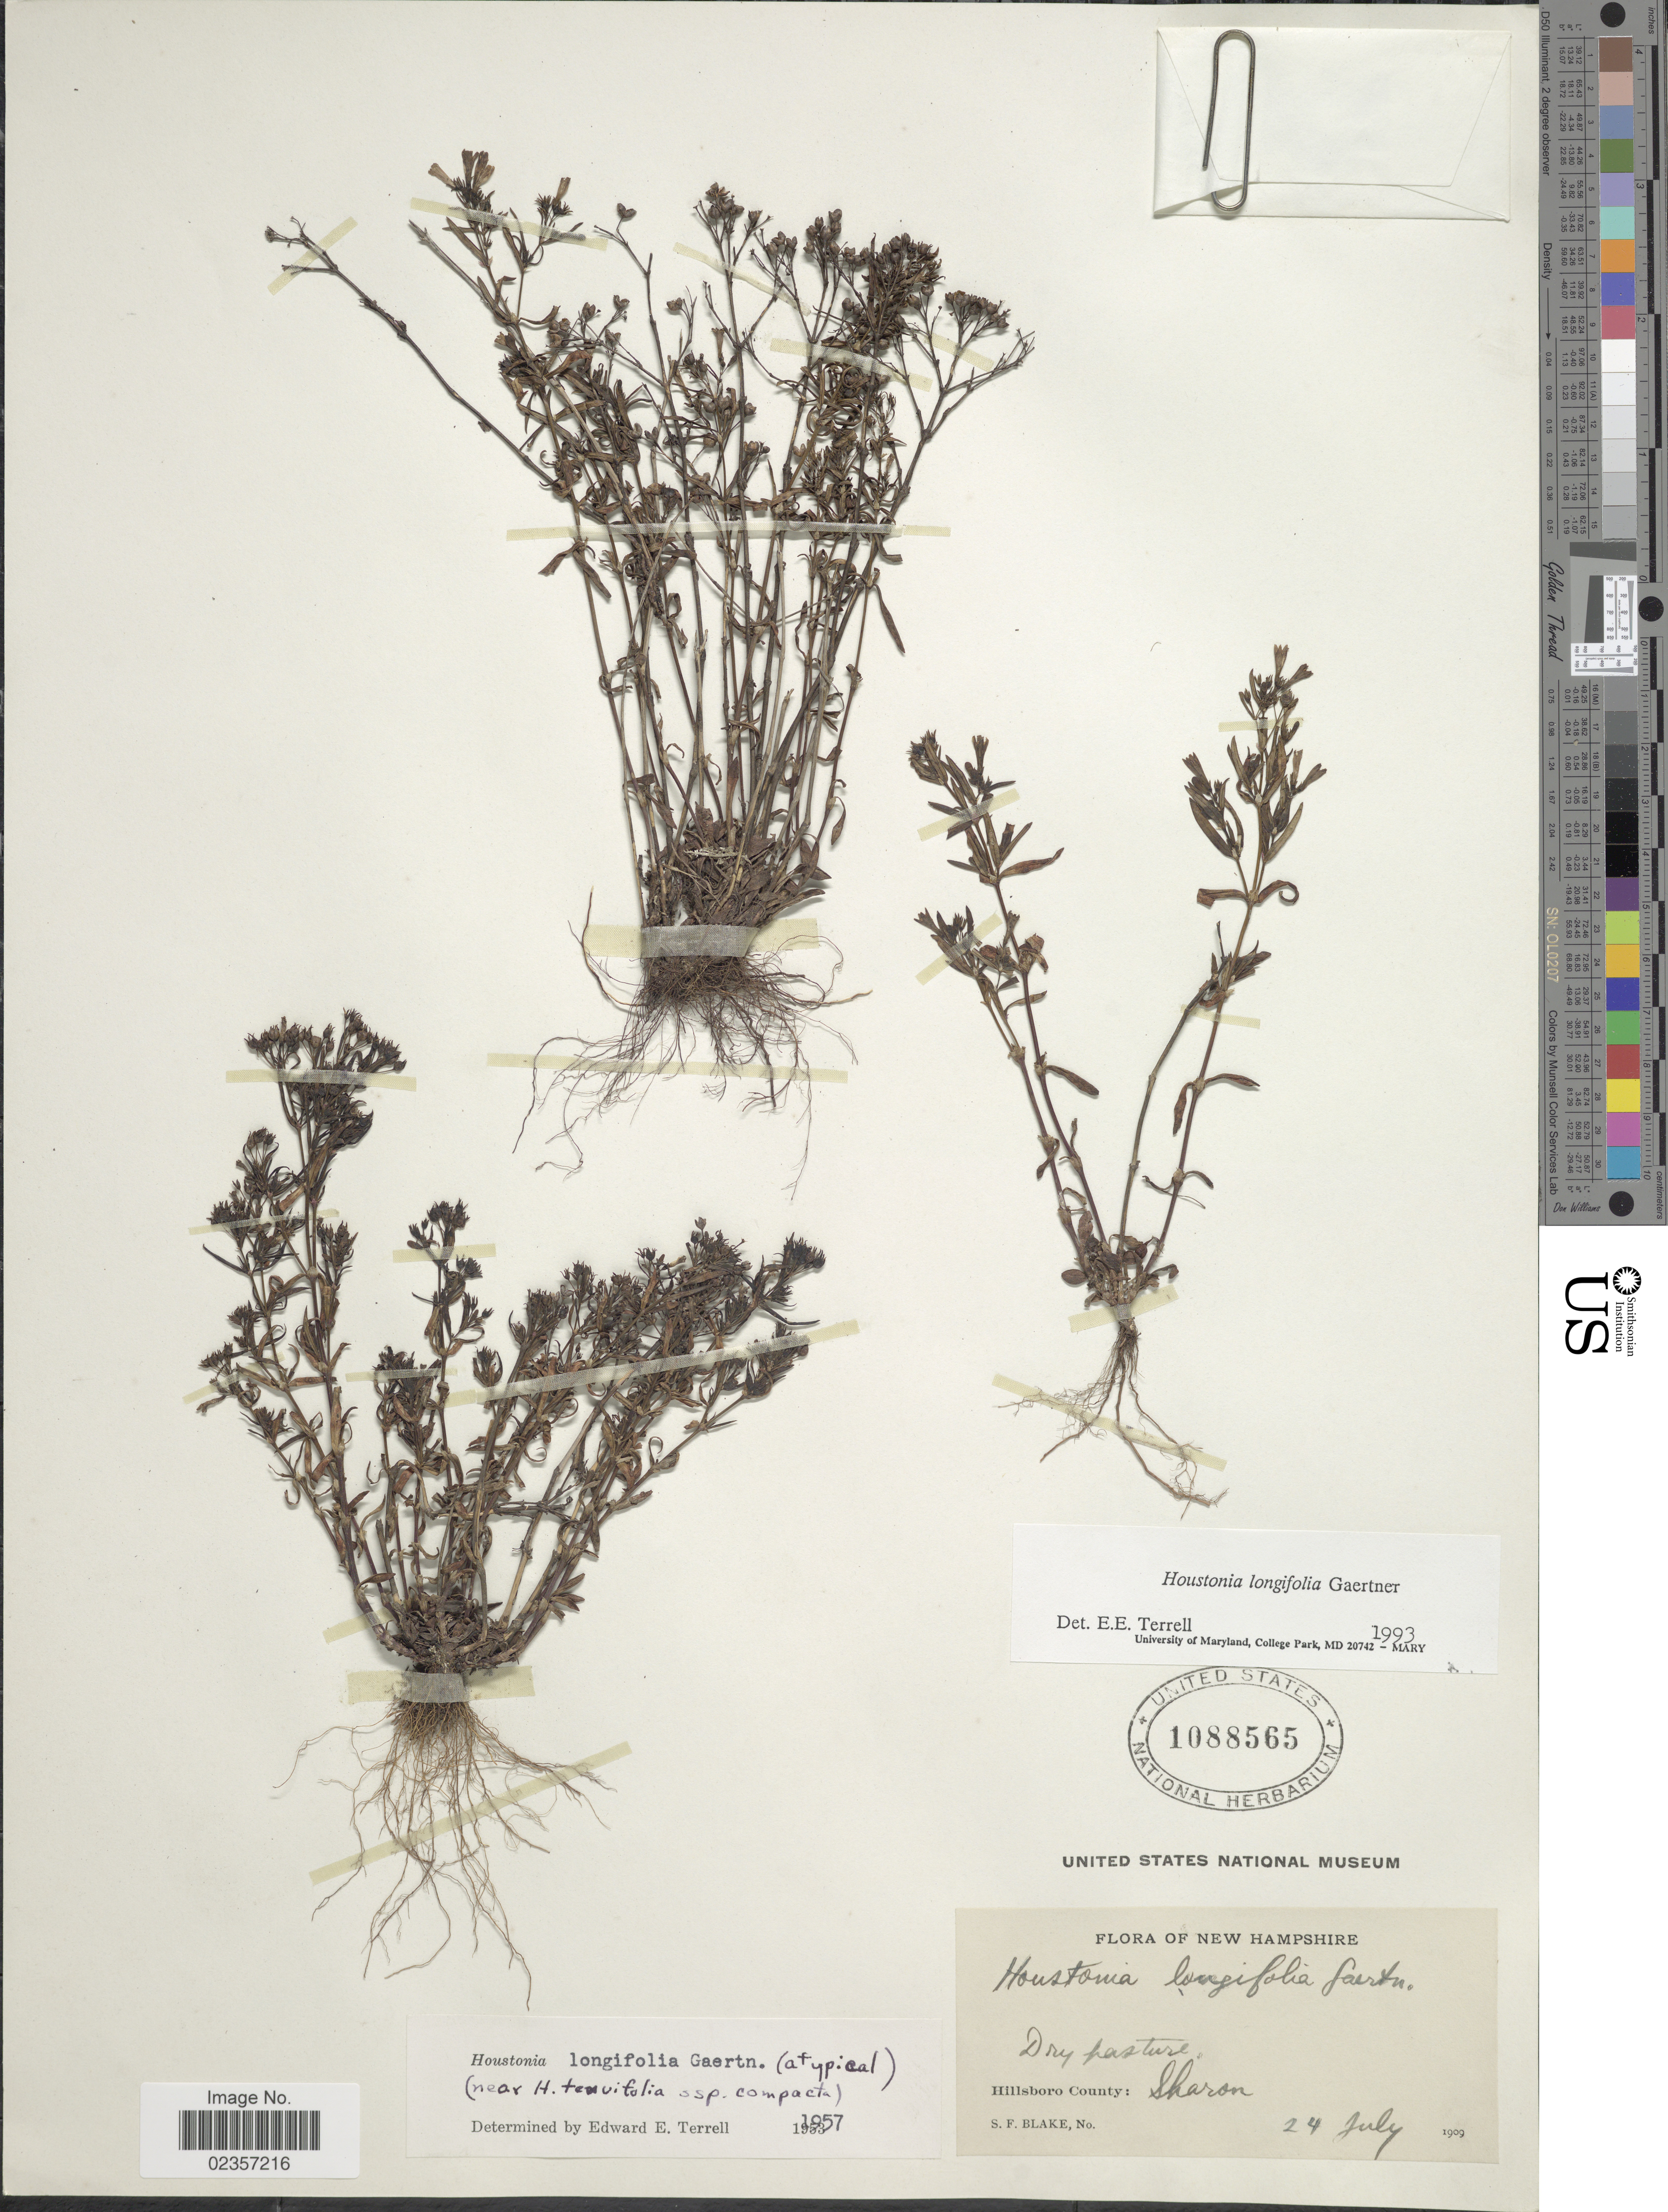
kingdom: Plantae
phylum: Tracheophyta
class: Magnoliopsida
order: Gentianales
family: Rubiaceae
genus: Houstonia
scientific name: Houstonia longifolia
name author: Gaertn.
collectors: S. Blake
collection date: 1909-07-24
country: United States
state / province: New Hampshire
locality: Dry pasture, Hillsboro County: Sharon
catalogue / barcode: US 1088565